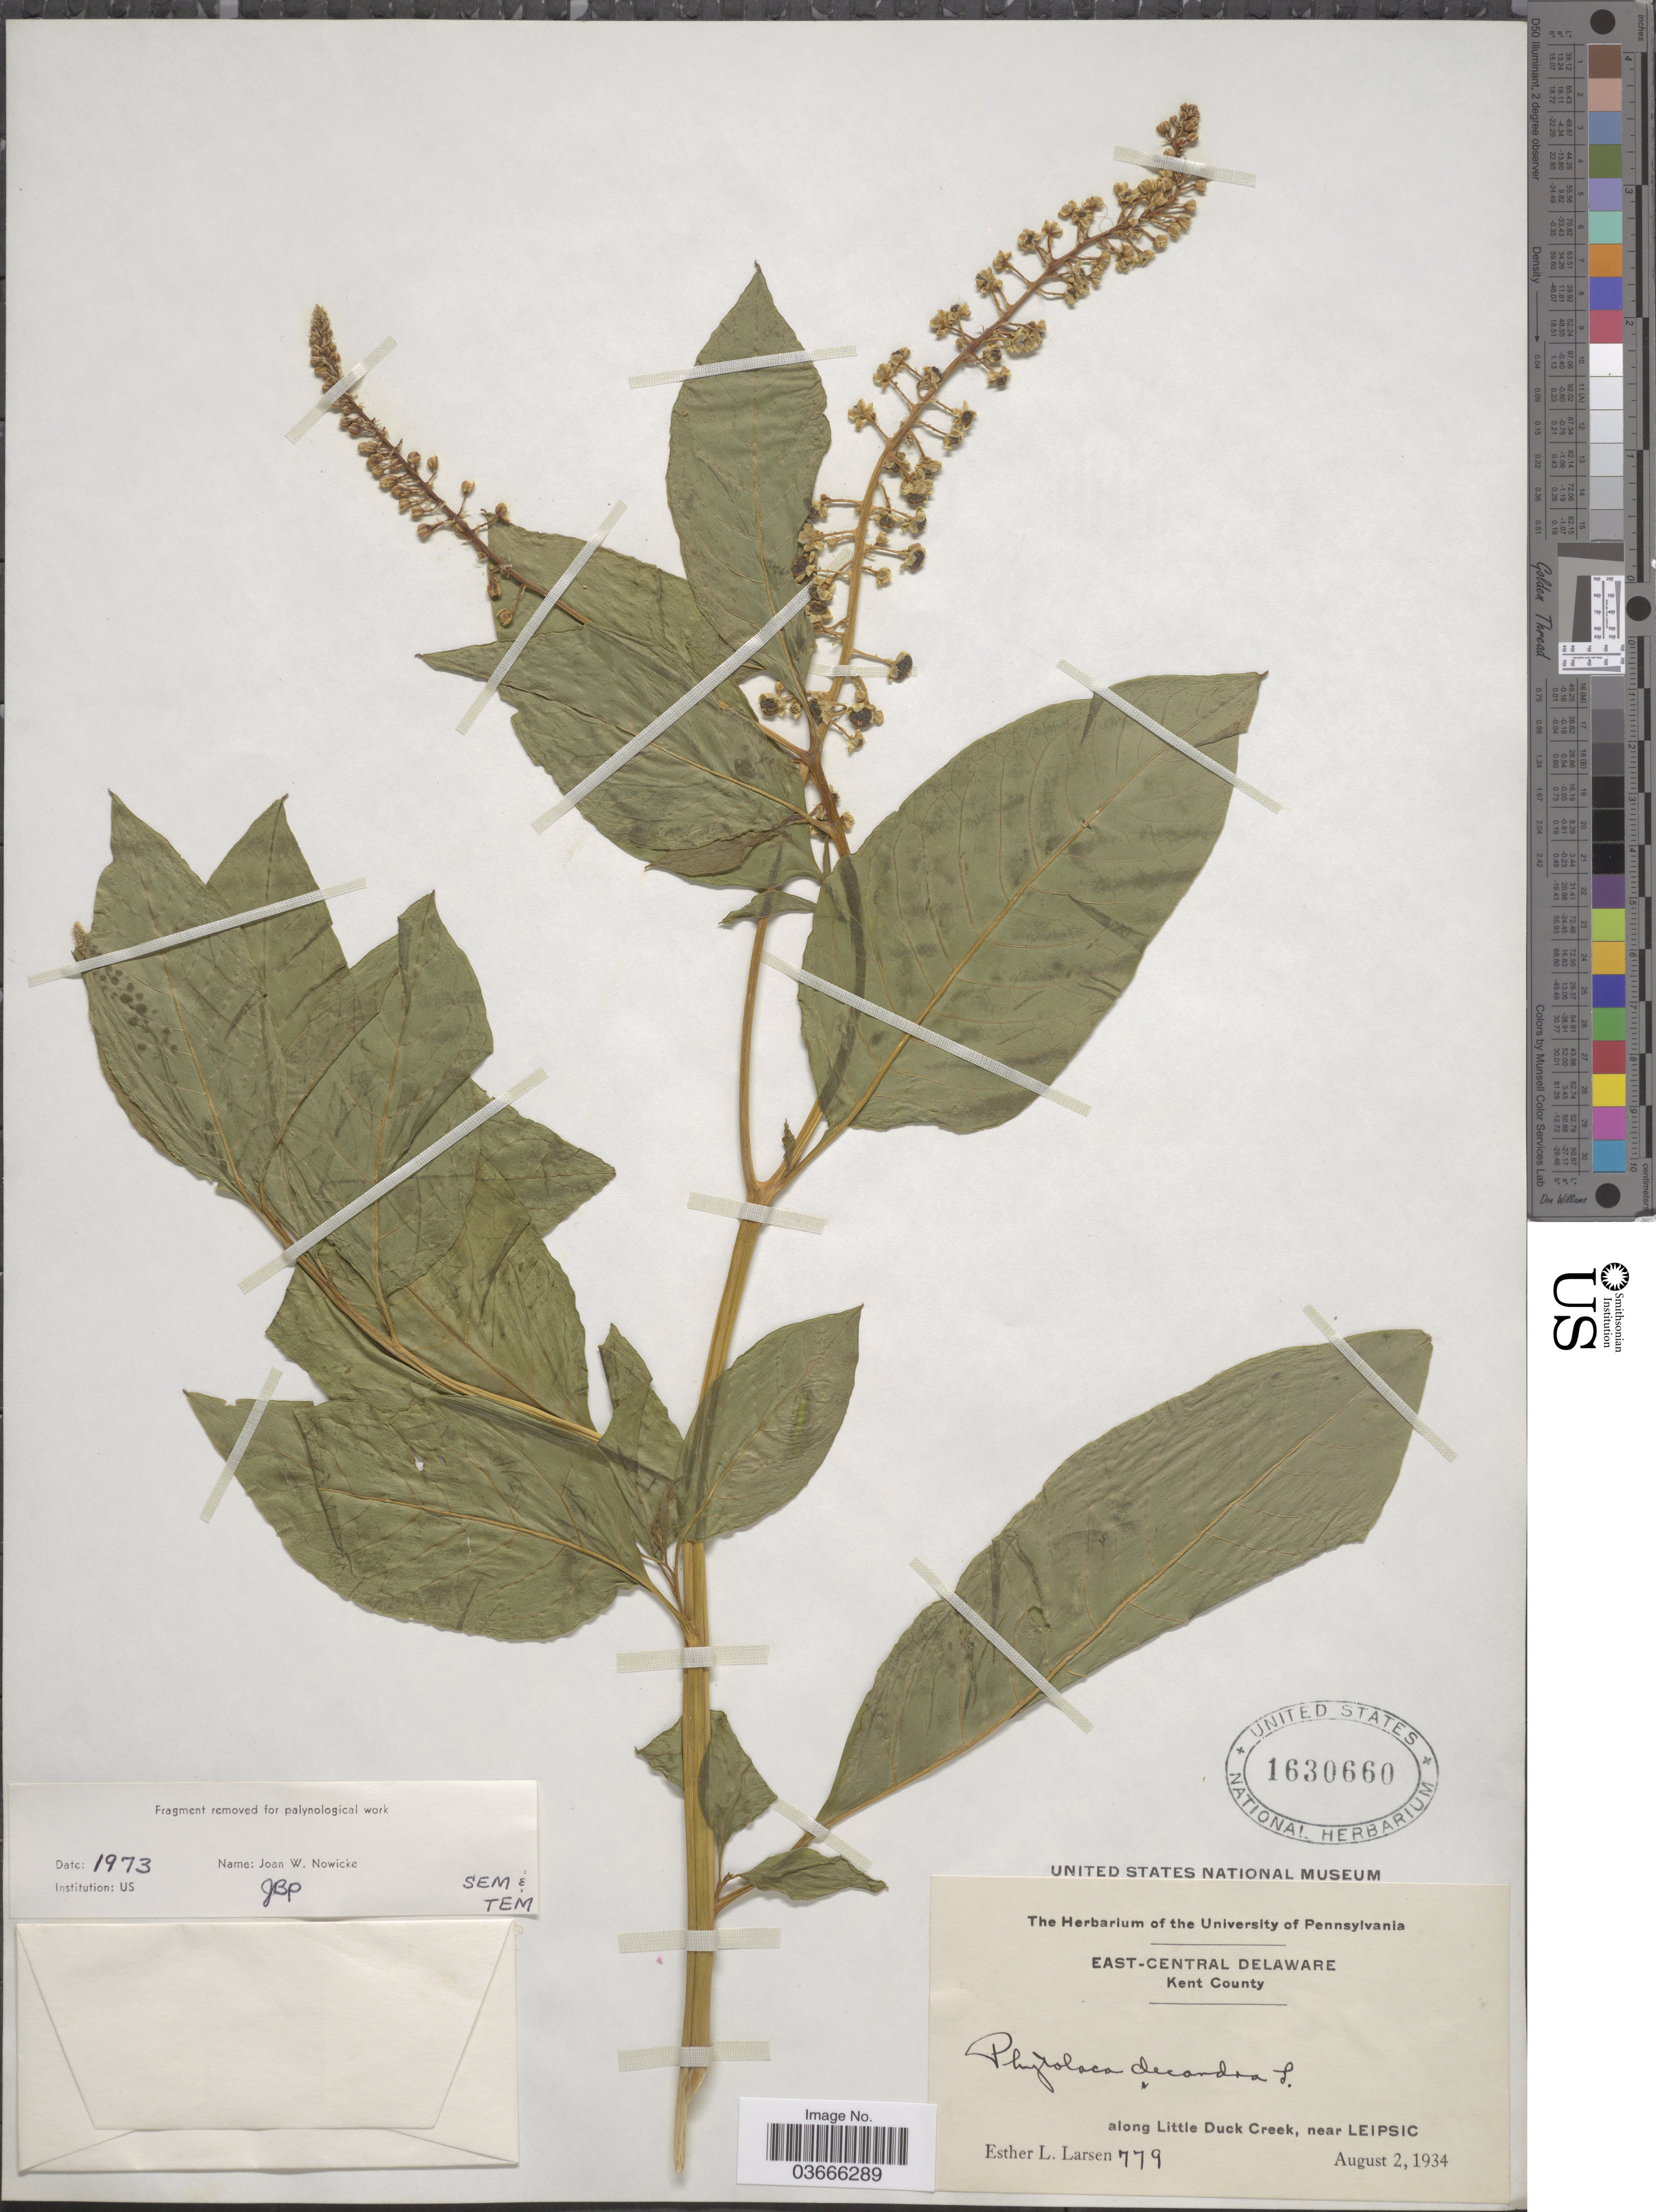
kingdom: Plantae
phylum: Tracheophyta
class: Magnoliopsida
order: Caryophyllales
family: Phytolaccaceae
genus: Phytolacca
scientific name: Phytolacca americana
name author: L.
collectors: E. Larsen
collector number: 779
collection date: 1934-08-02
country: United States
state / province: Delaware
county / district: Kent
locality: East-Central Delaware.Kent County. Along Little Duck Creek, near Leipsic.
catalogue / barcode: US 1630660